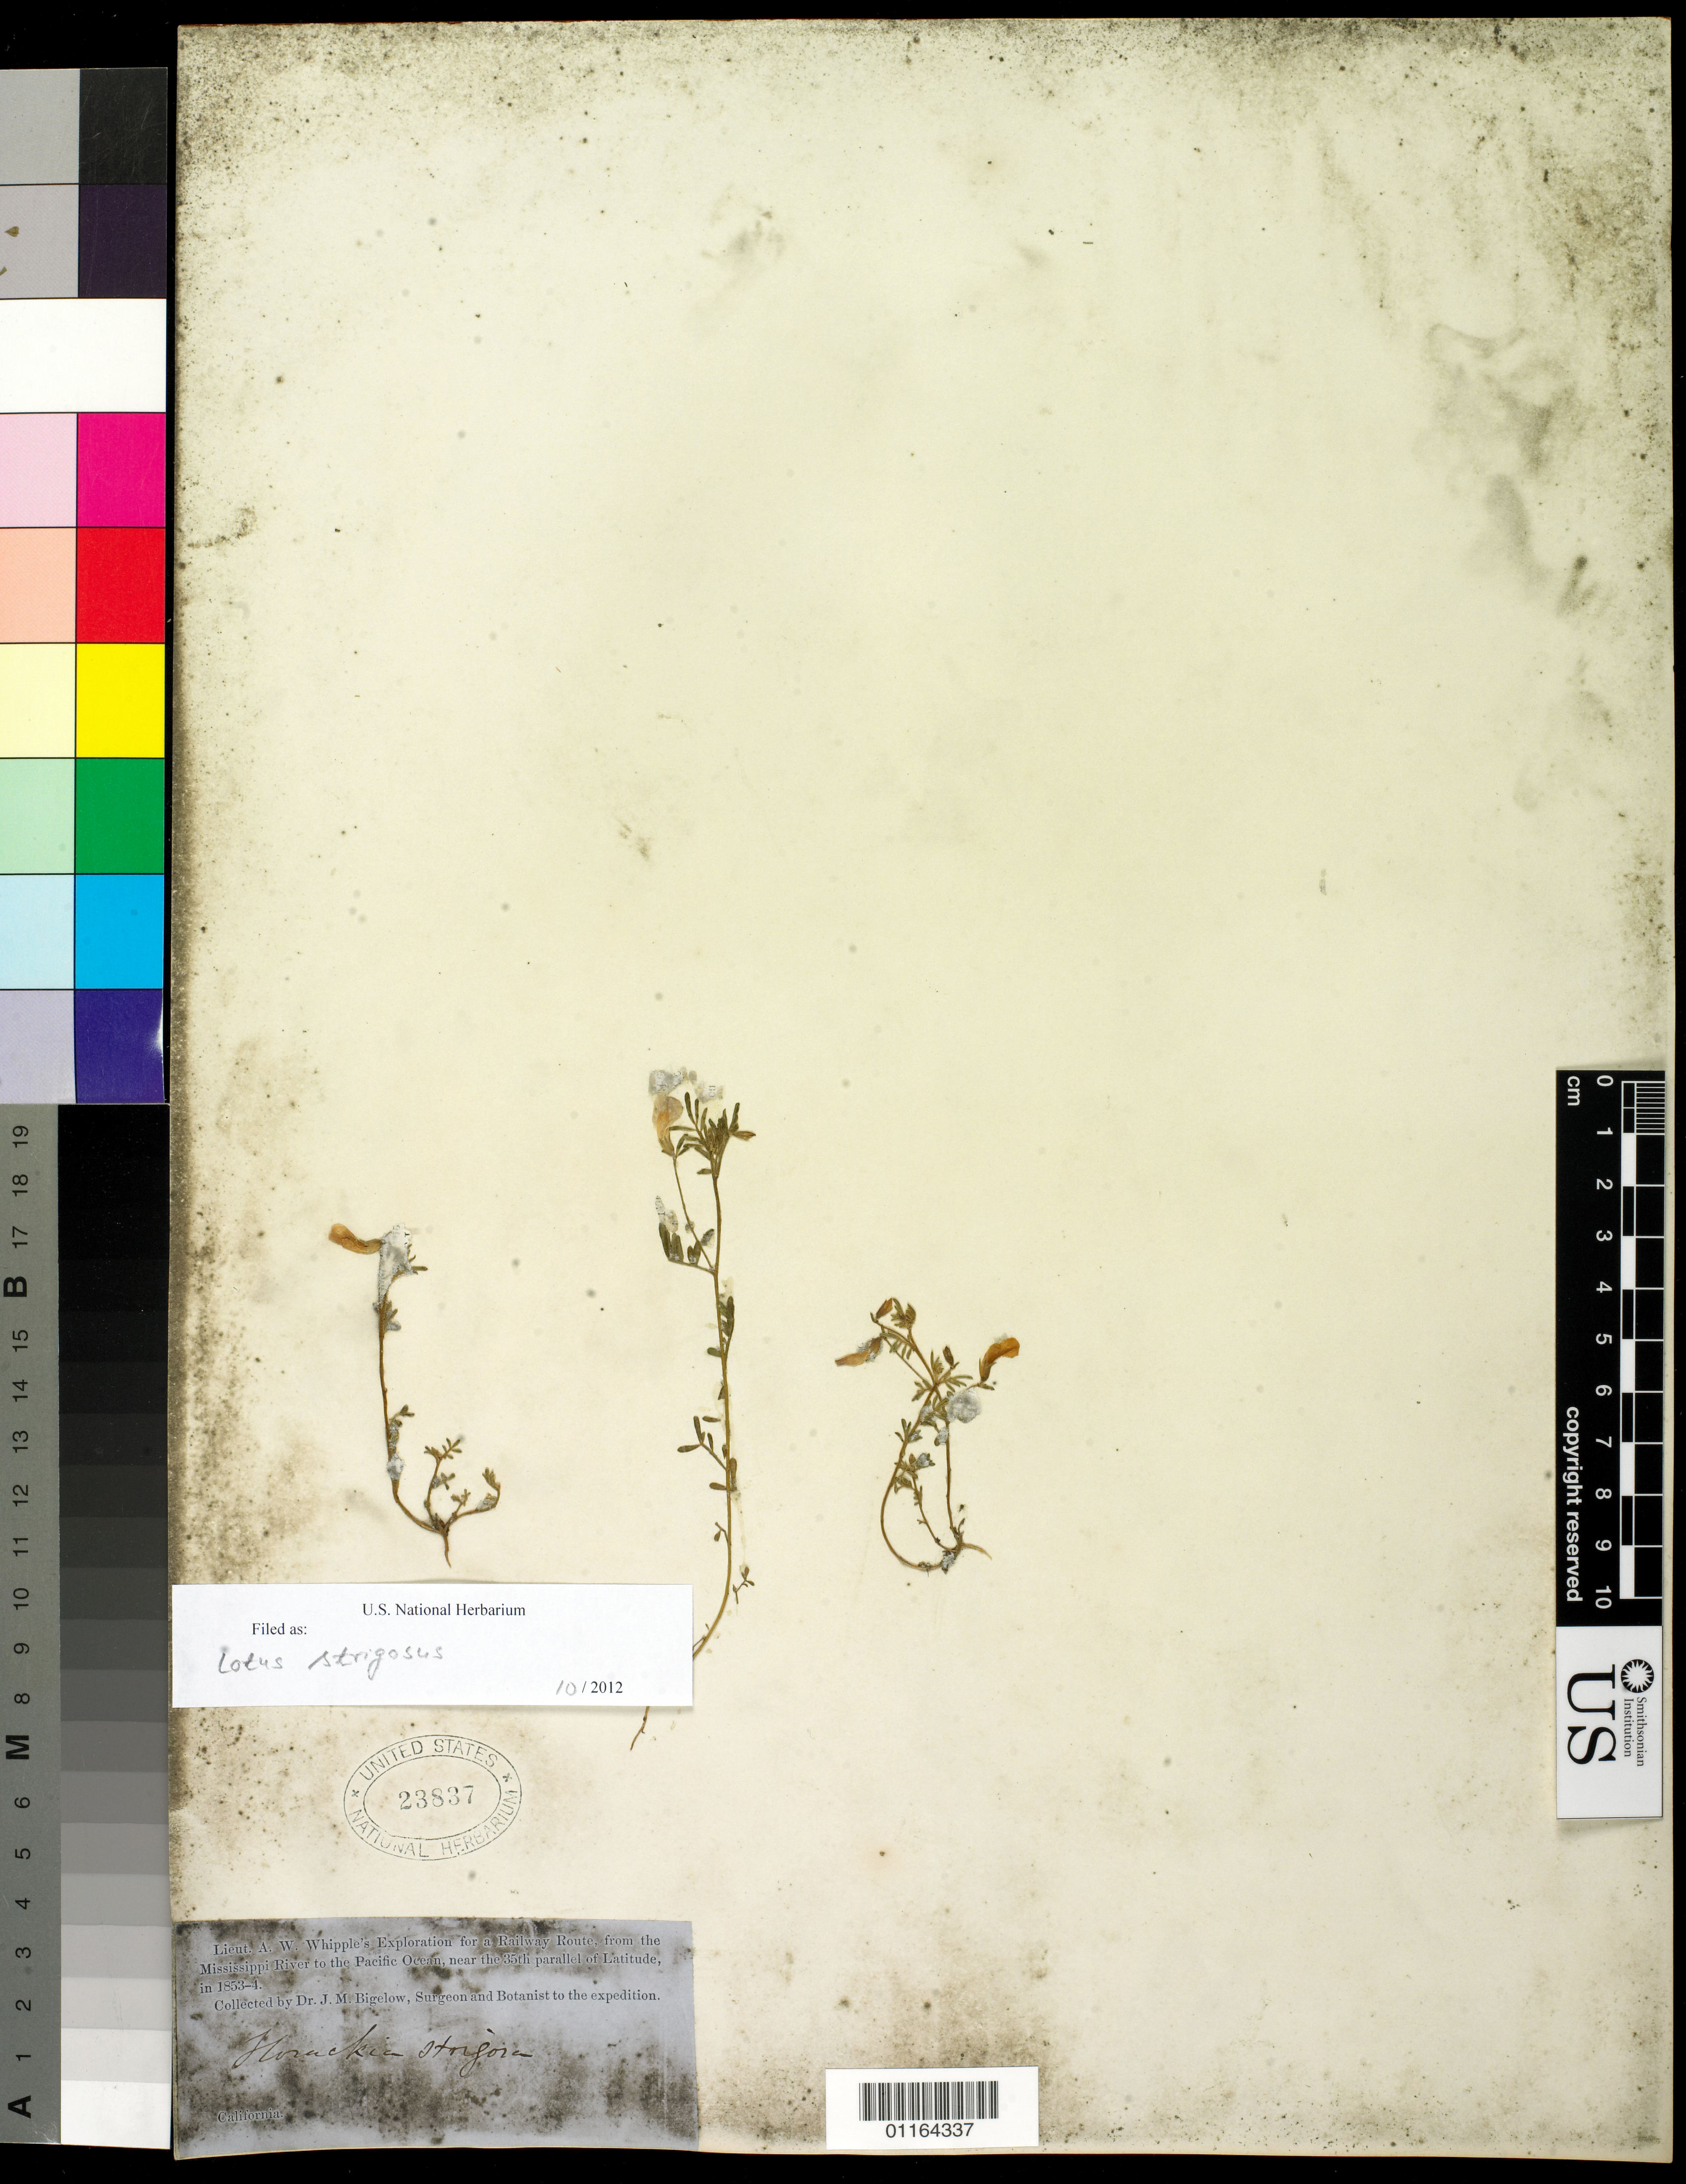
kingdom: Plantae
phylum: Tracheophyta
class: Magnoliopsida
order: Fabales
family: Fabaceae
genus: Ottleya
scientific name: Ottleya strigosa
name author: (Nutt.) D.D. Sokoloff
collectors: J. M. Bigelow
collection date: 1853/1854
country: United States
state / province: California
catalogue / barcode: US 23837